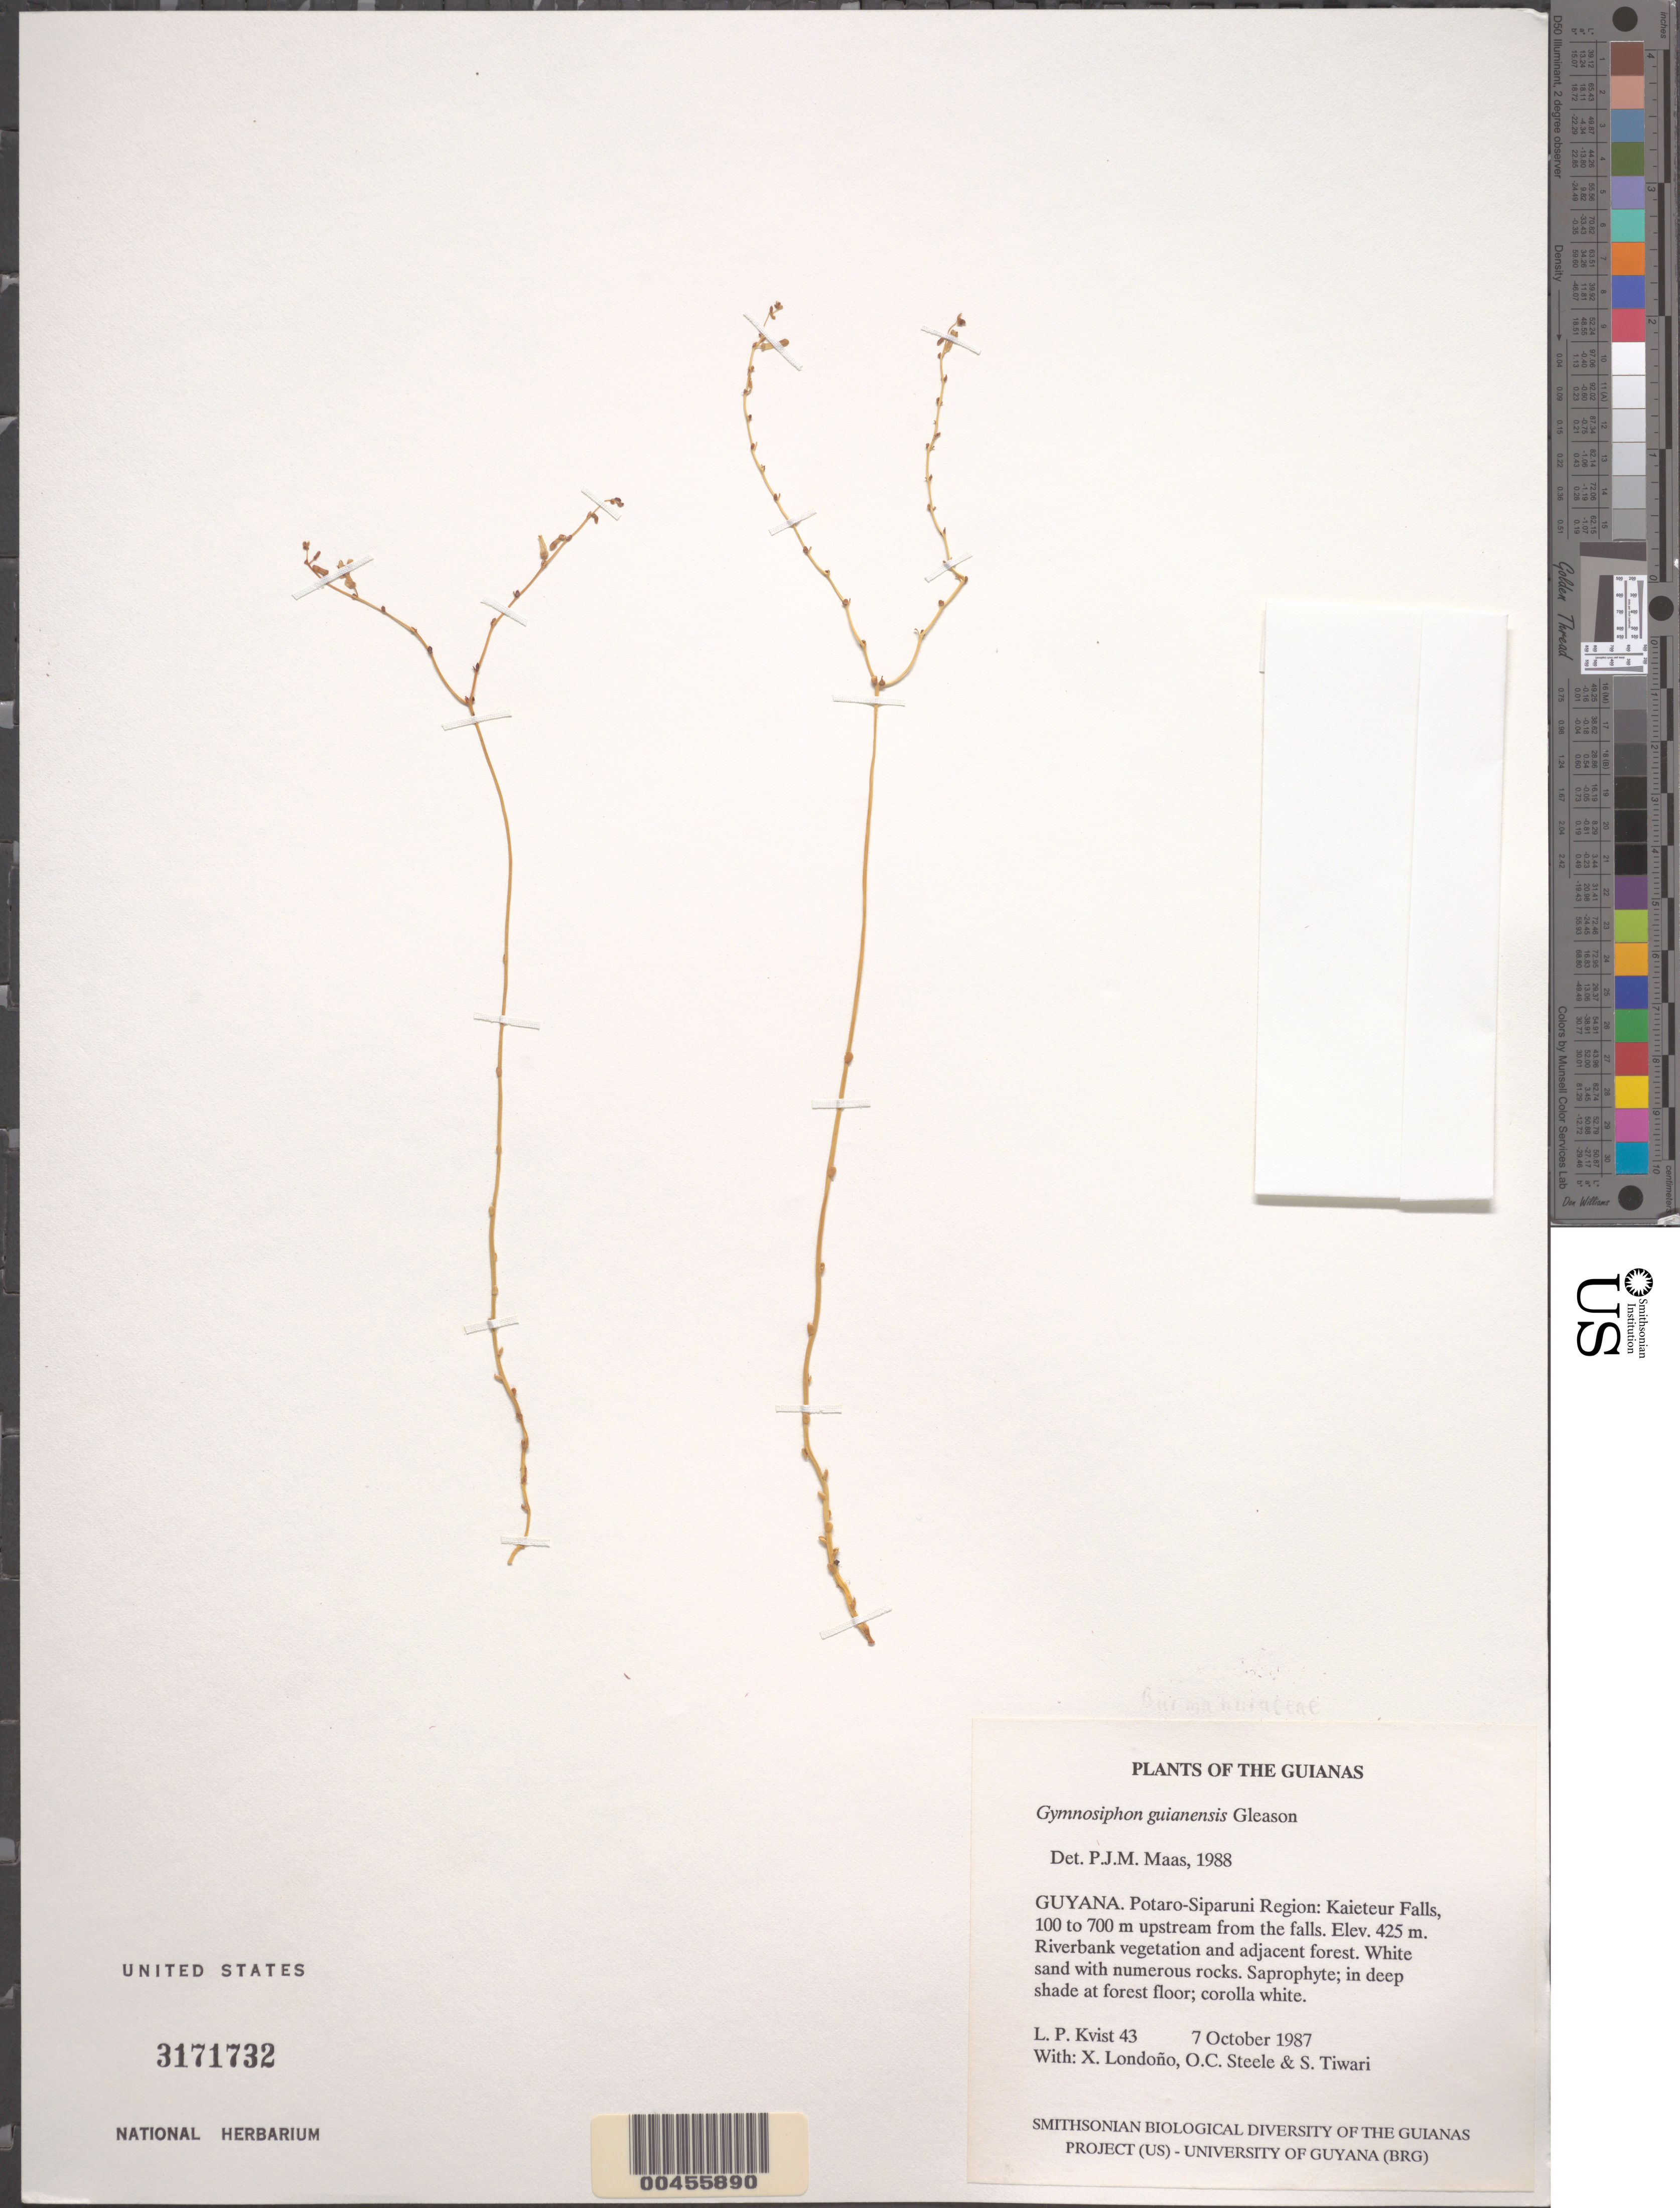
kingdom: Plantae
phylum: Tracheophyta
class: Liliopsida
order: Dioscoreales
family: Burmanniaceae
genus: Gymnosiphon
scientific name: Gymnosiphon guianensis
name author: Gleason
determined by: Maas, Paul J. M.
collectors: L. P. Kvist, X. Londoño, O. C. Steele & S. Tiwari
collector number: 43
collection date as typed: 7 October 1987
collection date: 1987-10-07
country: Guyana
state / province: Potaro-Siparuni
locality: Kaieteur Falls, 100 to 700 m upstream from the falls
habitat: Riverbank vegetation and adjacent forest. White sand with numerous rocks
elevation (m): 425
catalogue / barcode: US 3171732